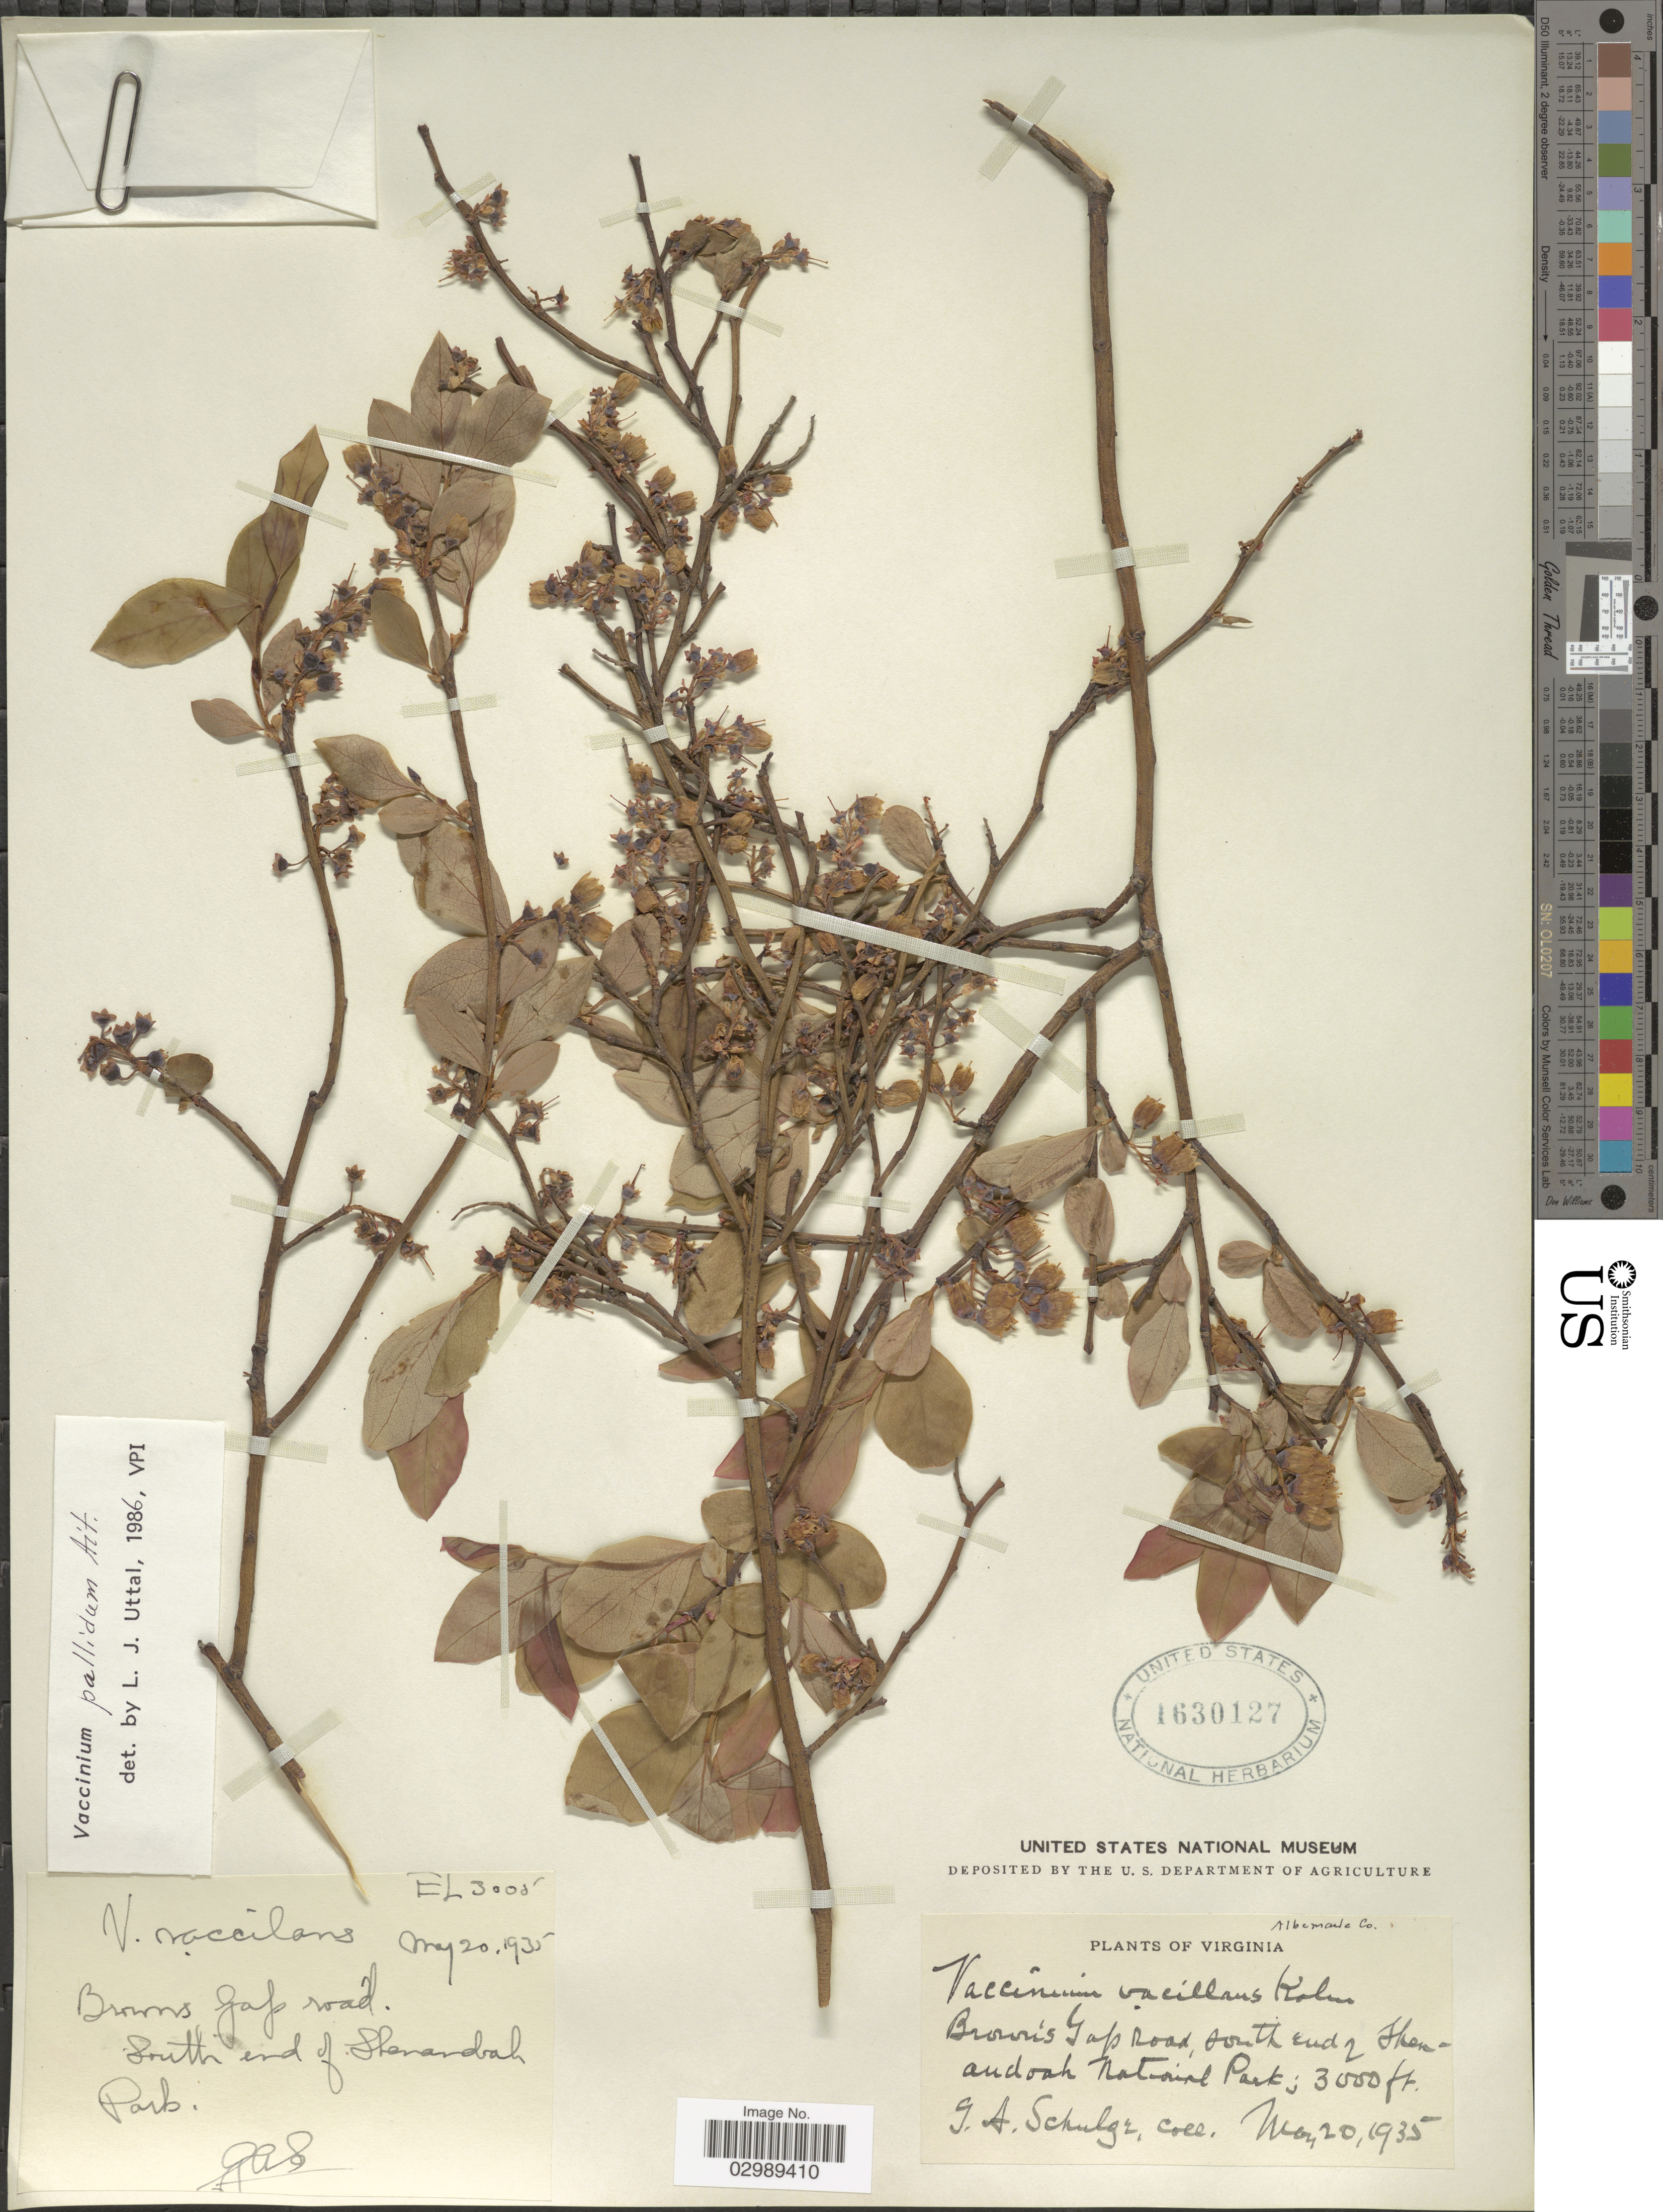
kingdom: Plantae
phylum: Tracheophyta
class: Magnoliopsida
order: Ericales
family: Ericaceae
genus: Vaccinium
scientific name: Vaccinium pallidum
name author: Aiton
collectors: G. Schulge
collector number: EL3008*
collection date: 1935-05-20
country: United States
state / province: Virginia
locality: Brown's Gap road, south end of Shenandoah National Park.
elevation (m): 914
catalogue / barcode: US 1630127